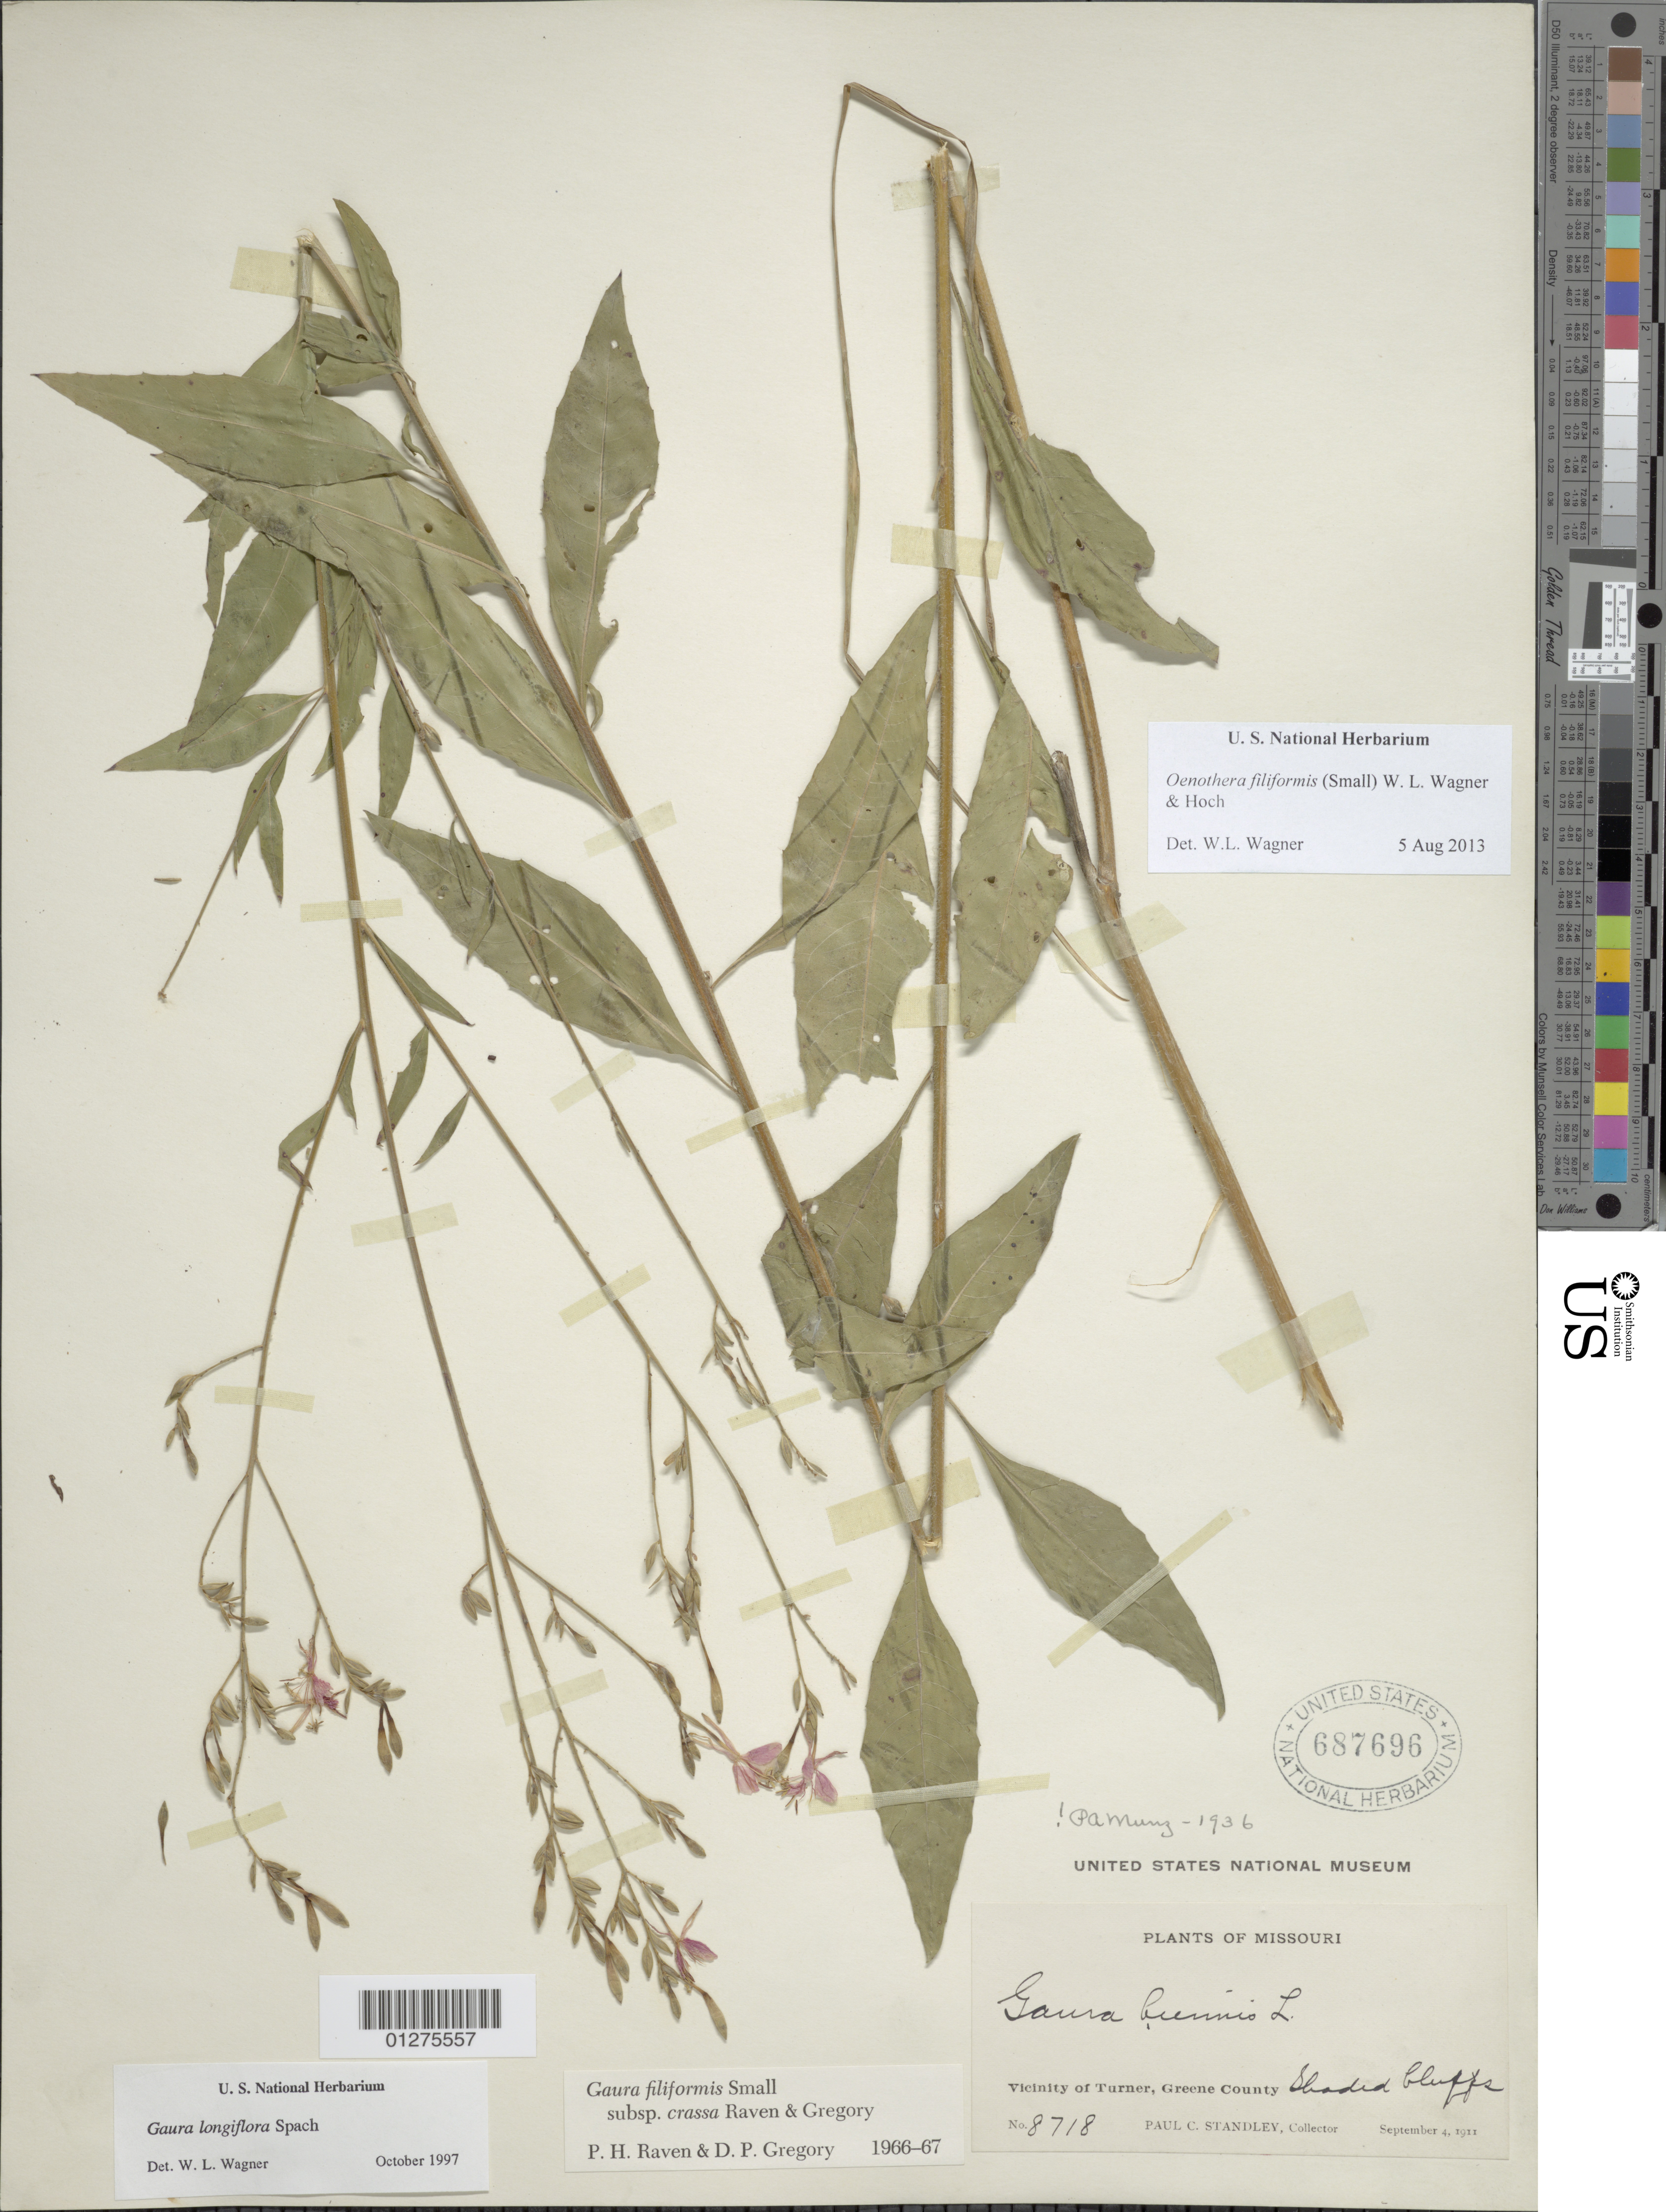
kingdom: Plantae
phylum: Tracheophyta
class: Magnoliopsida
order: Myrtales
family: Onagraceae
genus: Oenothera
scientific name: Oenothera filiformis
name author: (Small) W.L. Wagner & Hoch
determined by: Wagner, W. L., (BOT), Smithsonian Institution - National Museum of Natural History (UNITED STATES)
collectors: P. C. Standley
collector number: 8718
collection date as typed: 04 Sep 1911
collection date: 1911-09-04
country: United States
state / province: Missouri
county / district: Greene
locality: Vicinity of Turner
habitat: Shaded bluffs.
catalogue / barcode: US 687696